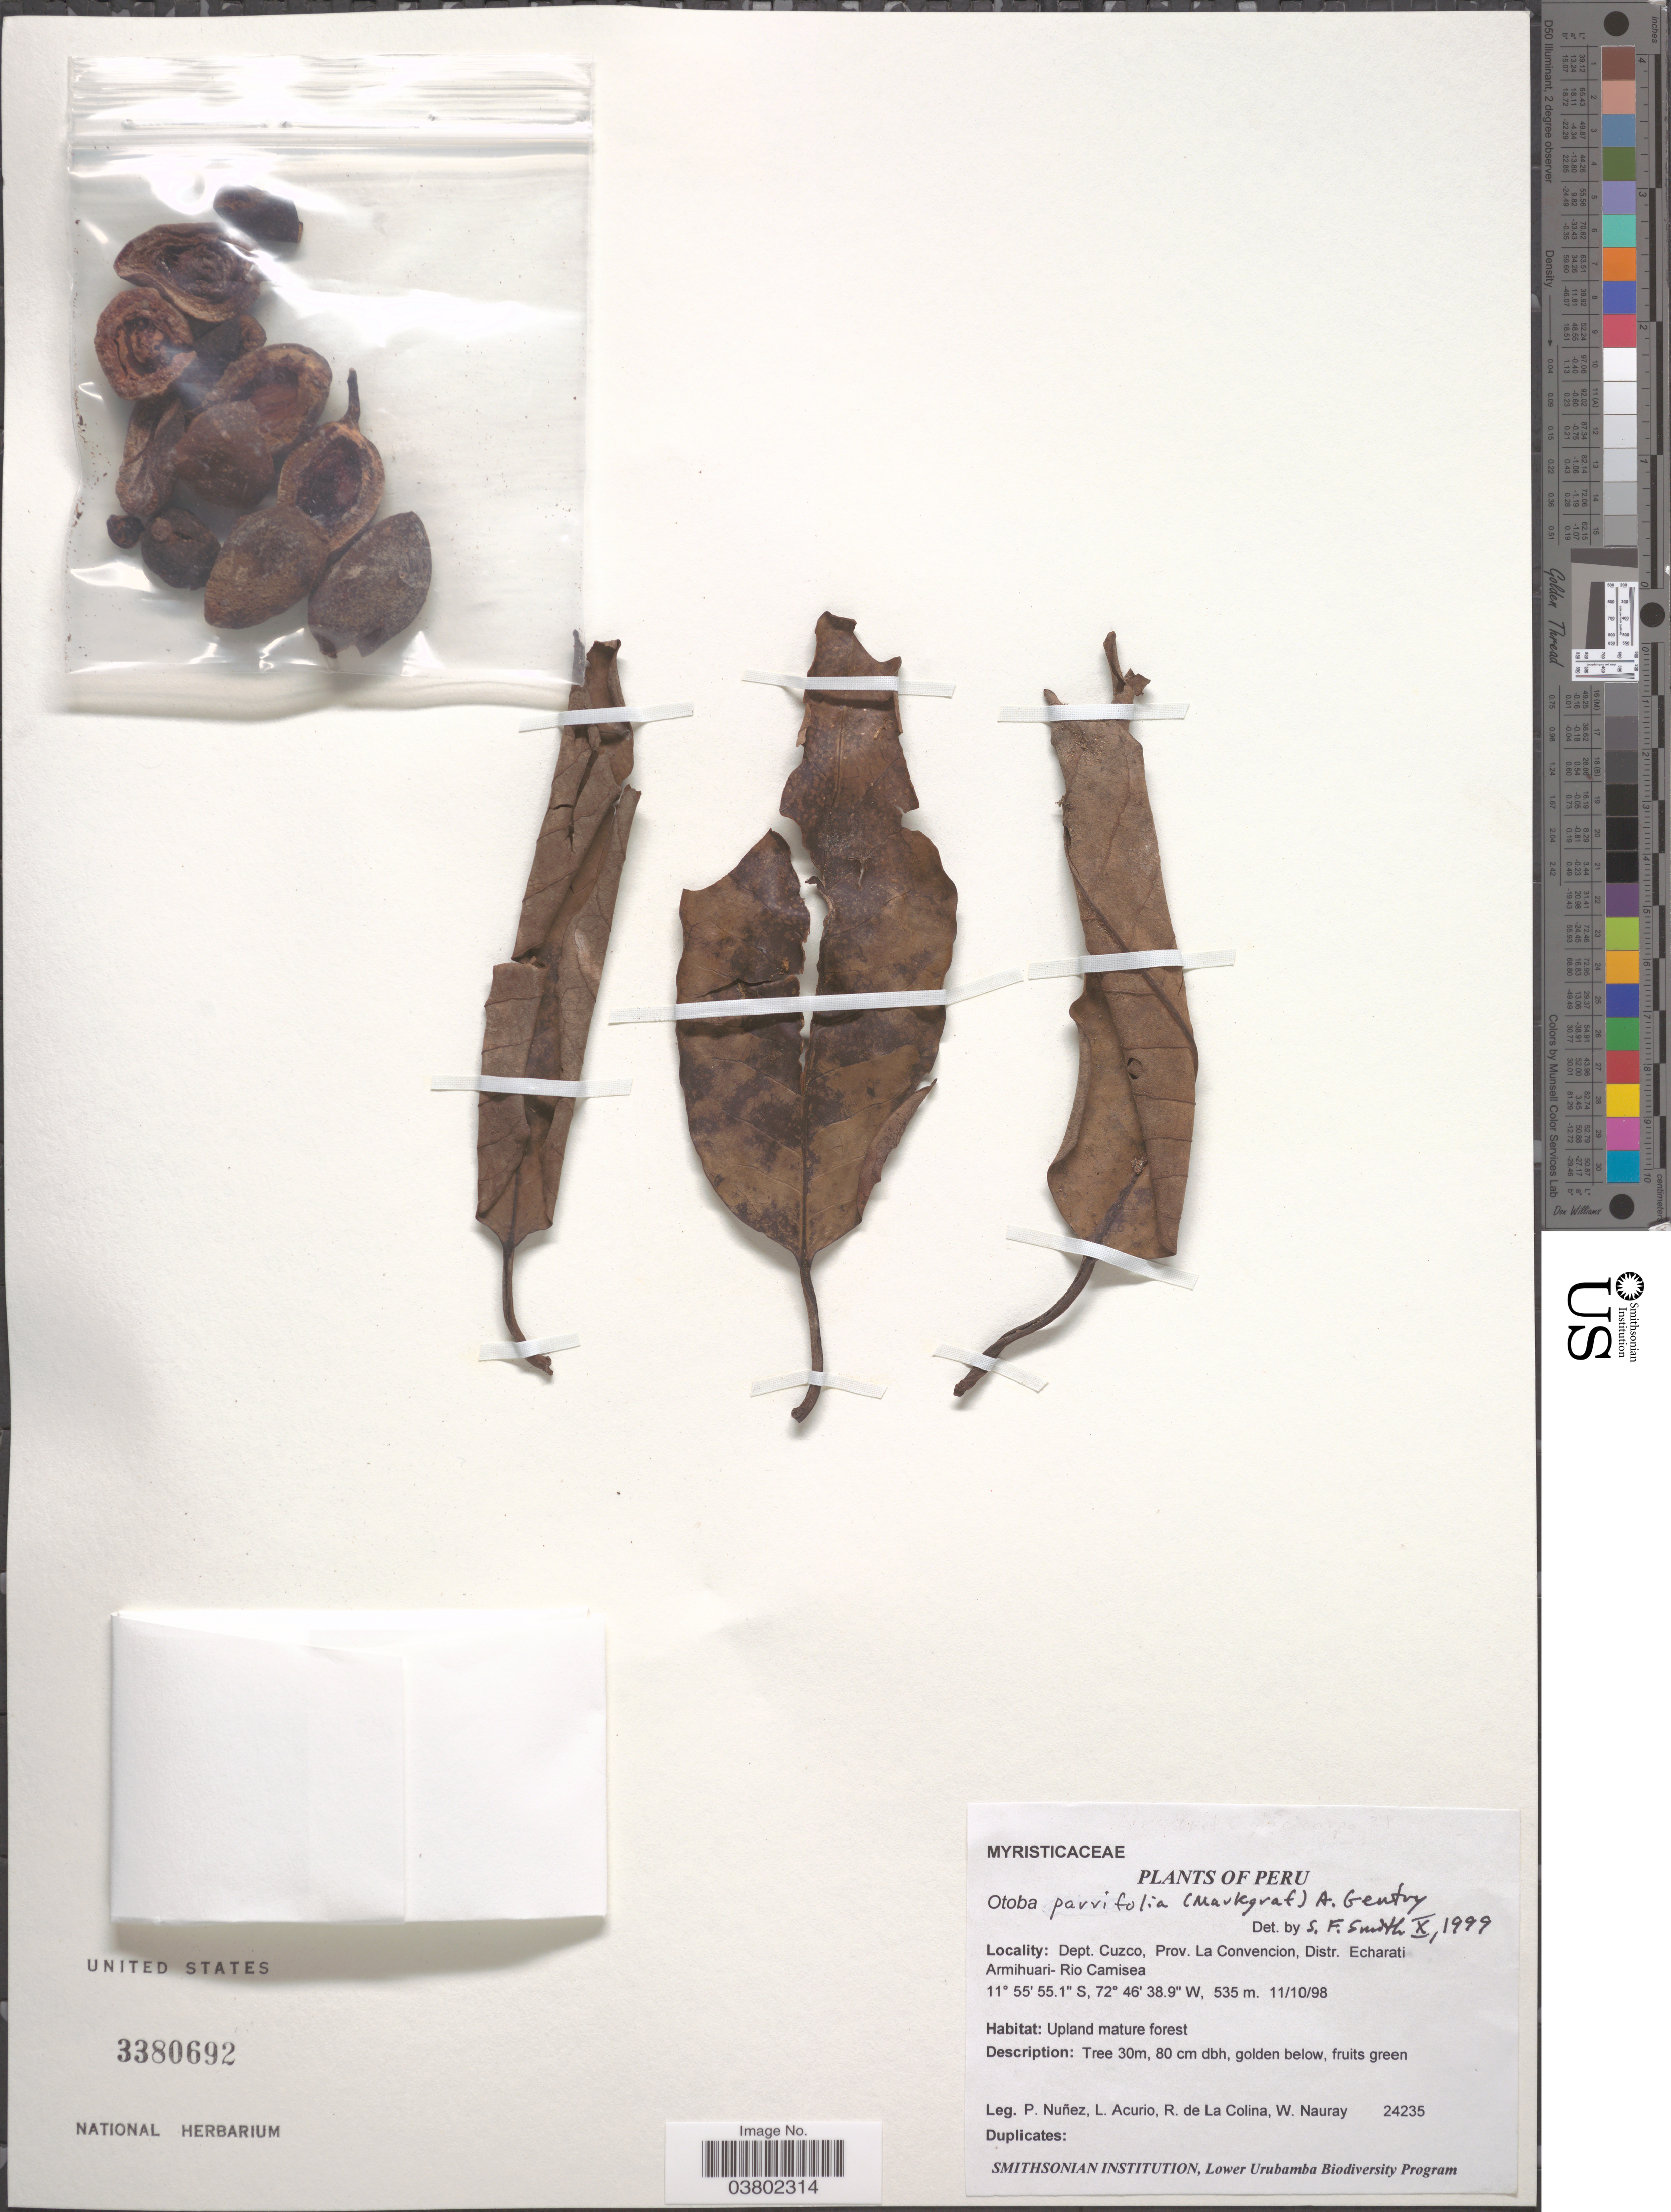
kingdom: Plantae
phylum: Tracheophyta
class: Magnoliopsida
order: Magnoliales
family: Myristicaceae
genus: Otoba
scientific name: Otoba parvifolia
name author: (Markgr.) A.H. Gentry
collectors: P. Nuñez V., L. Acurio, R. Colina & W. Nauray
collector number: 24235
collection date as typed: Transcribed d/m/y: 11/10/98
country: Peru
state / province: Cusco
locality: Dept. Cuzco, Prov. La Convencion, Distr. Echarati Armihuari - Rio Camisea.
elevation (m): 535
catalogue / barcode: US 3380692